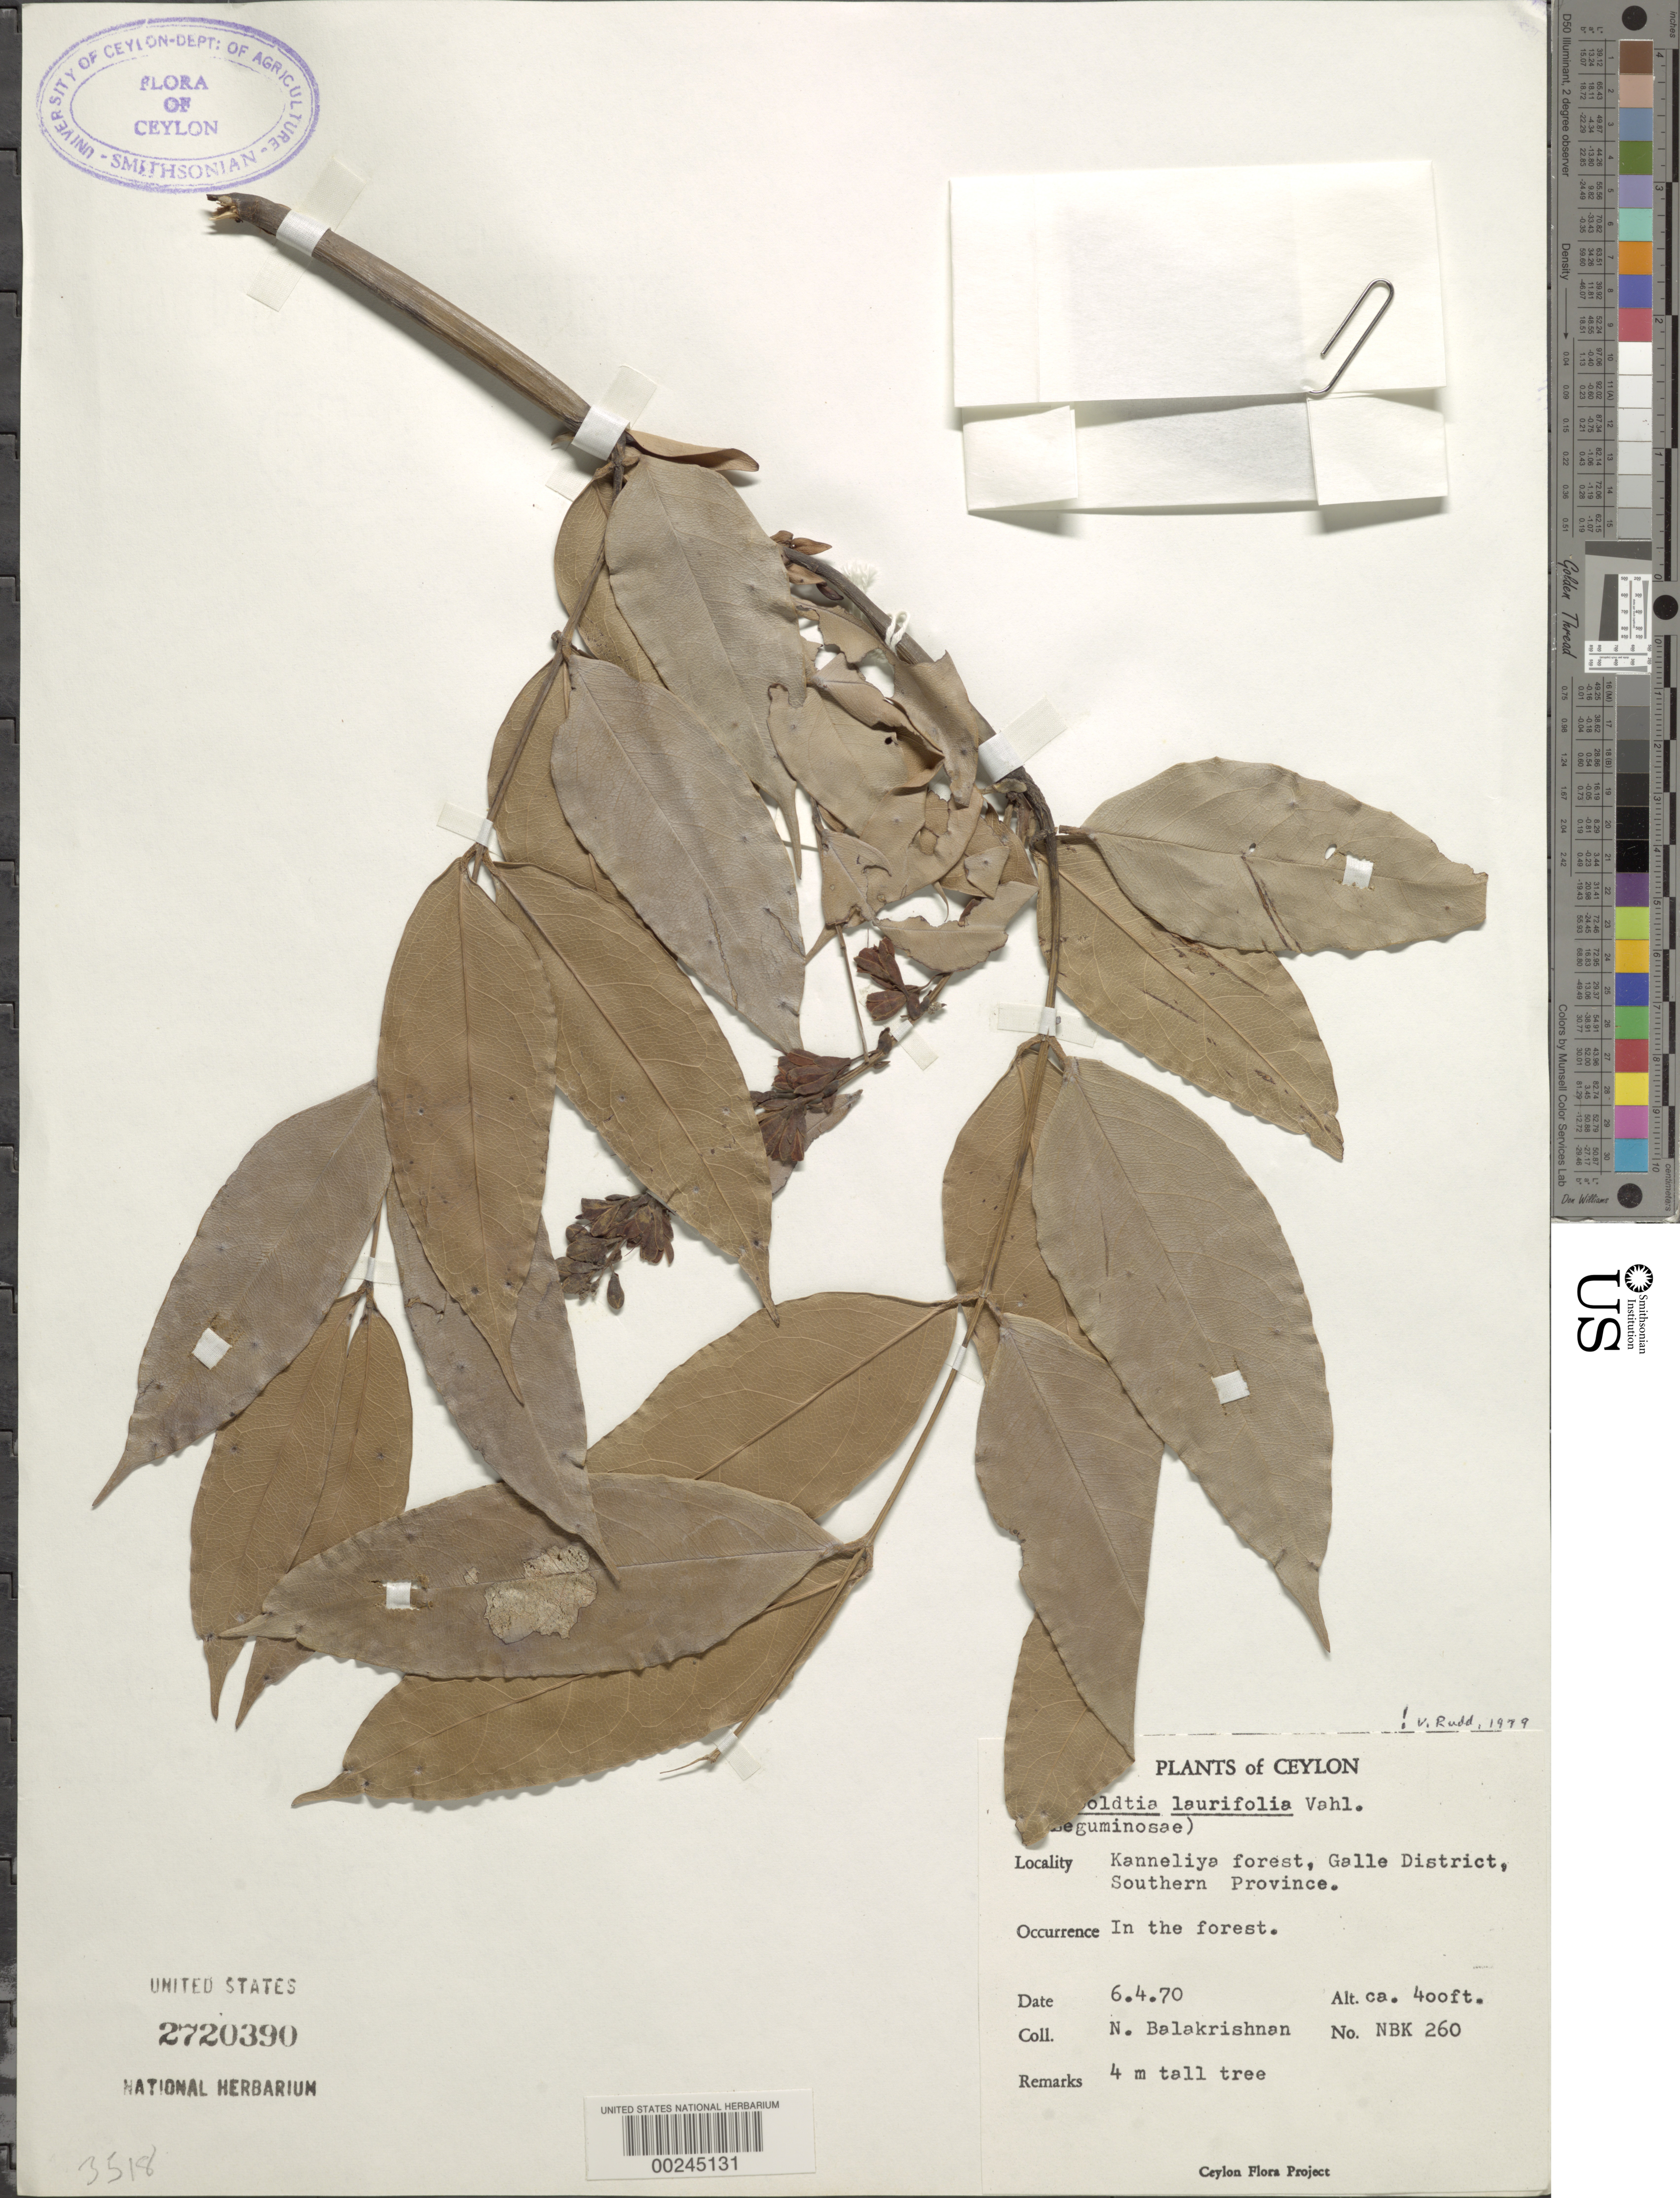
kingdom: Plantae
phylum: Tracheophyta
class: Magnoliopsida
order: Fabales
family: Fabaceae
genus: Humboldtia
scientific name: Humboldtia laurifolia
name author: Vahl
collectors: N. Balakrishnan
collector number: Nbk 260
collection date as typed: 06 Apr 1970 or 04 Jun 1970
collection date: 1970-04-06 or 1970-06-04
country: Sri Lanka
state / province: Southern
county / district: Galle Dist.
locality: Kanneliya forest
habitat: In forest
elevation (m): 122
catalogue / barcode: US 2720390